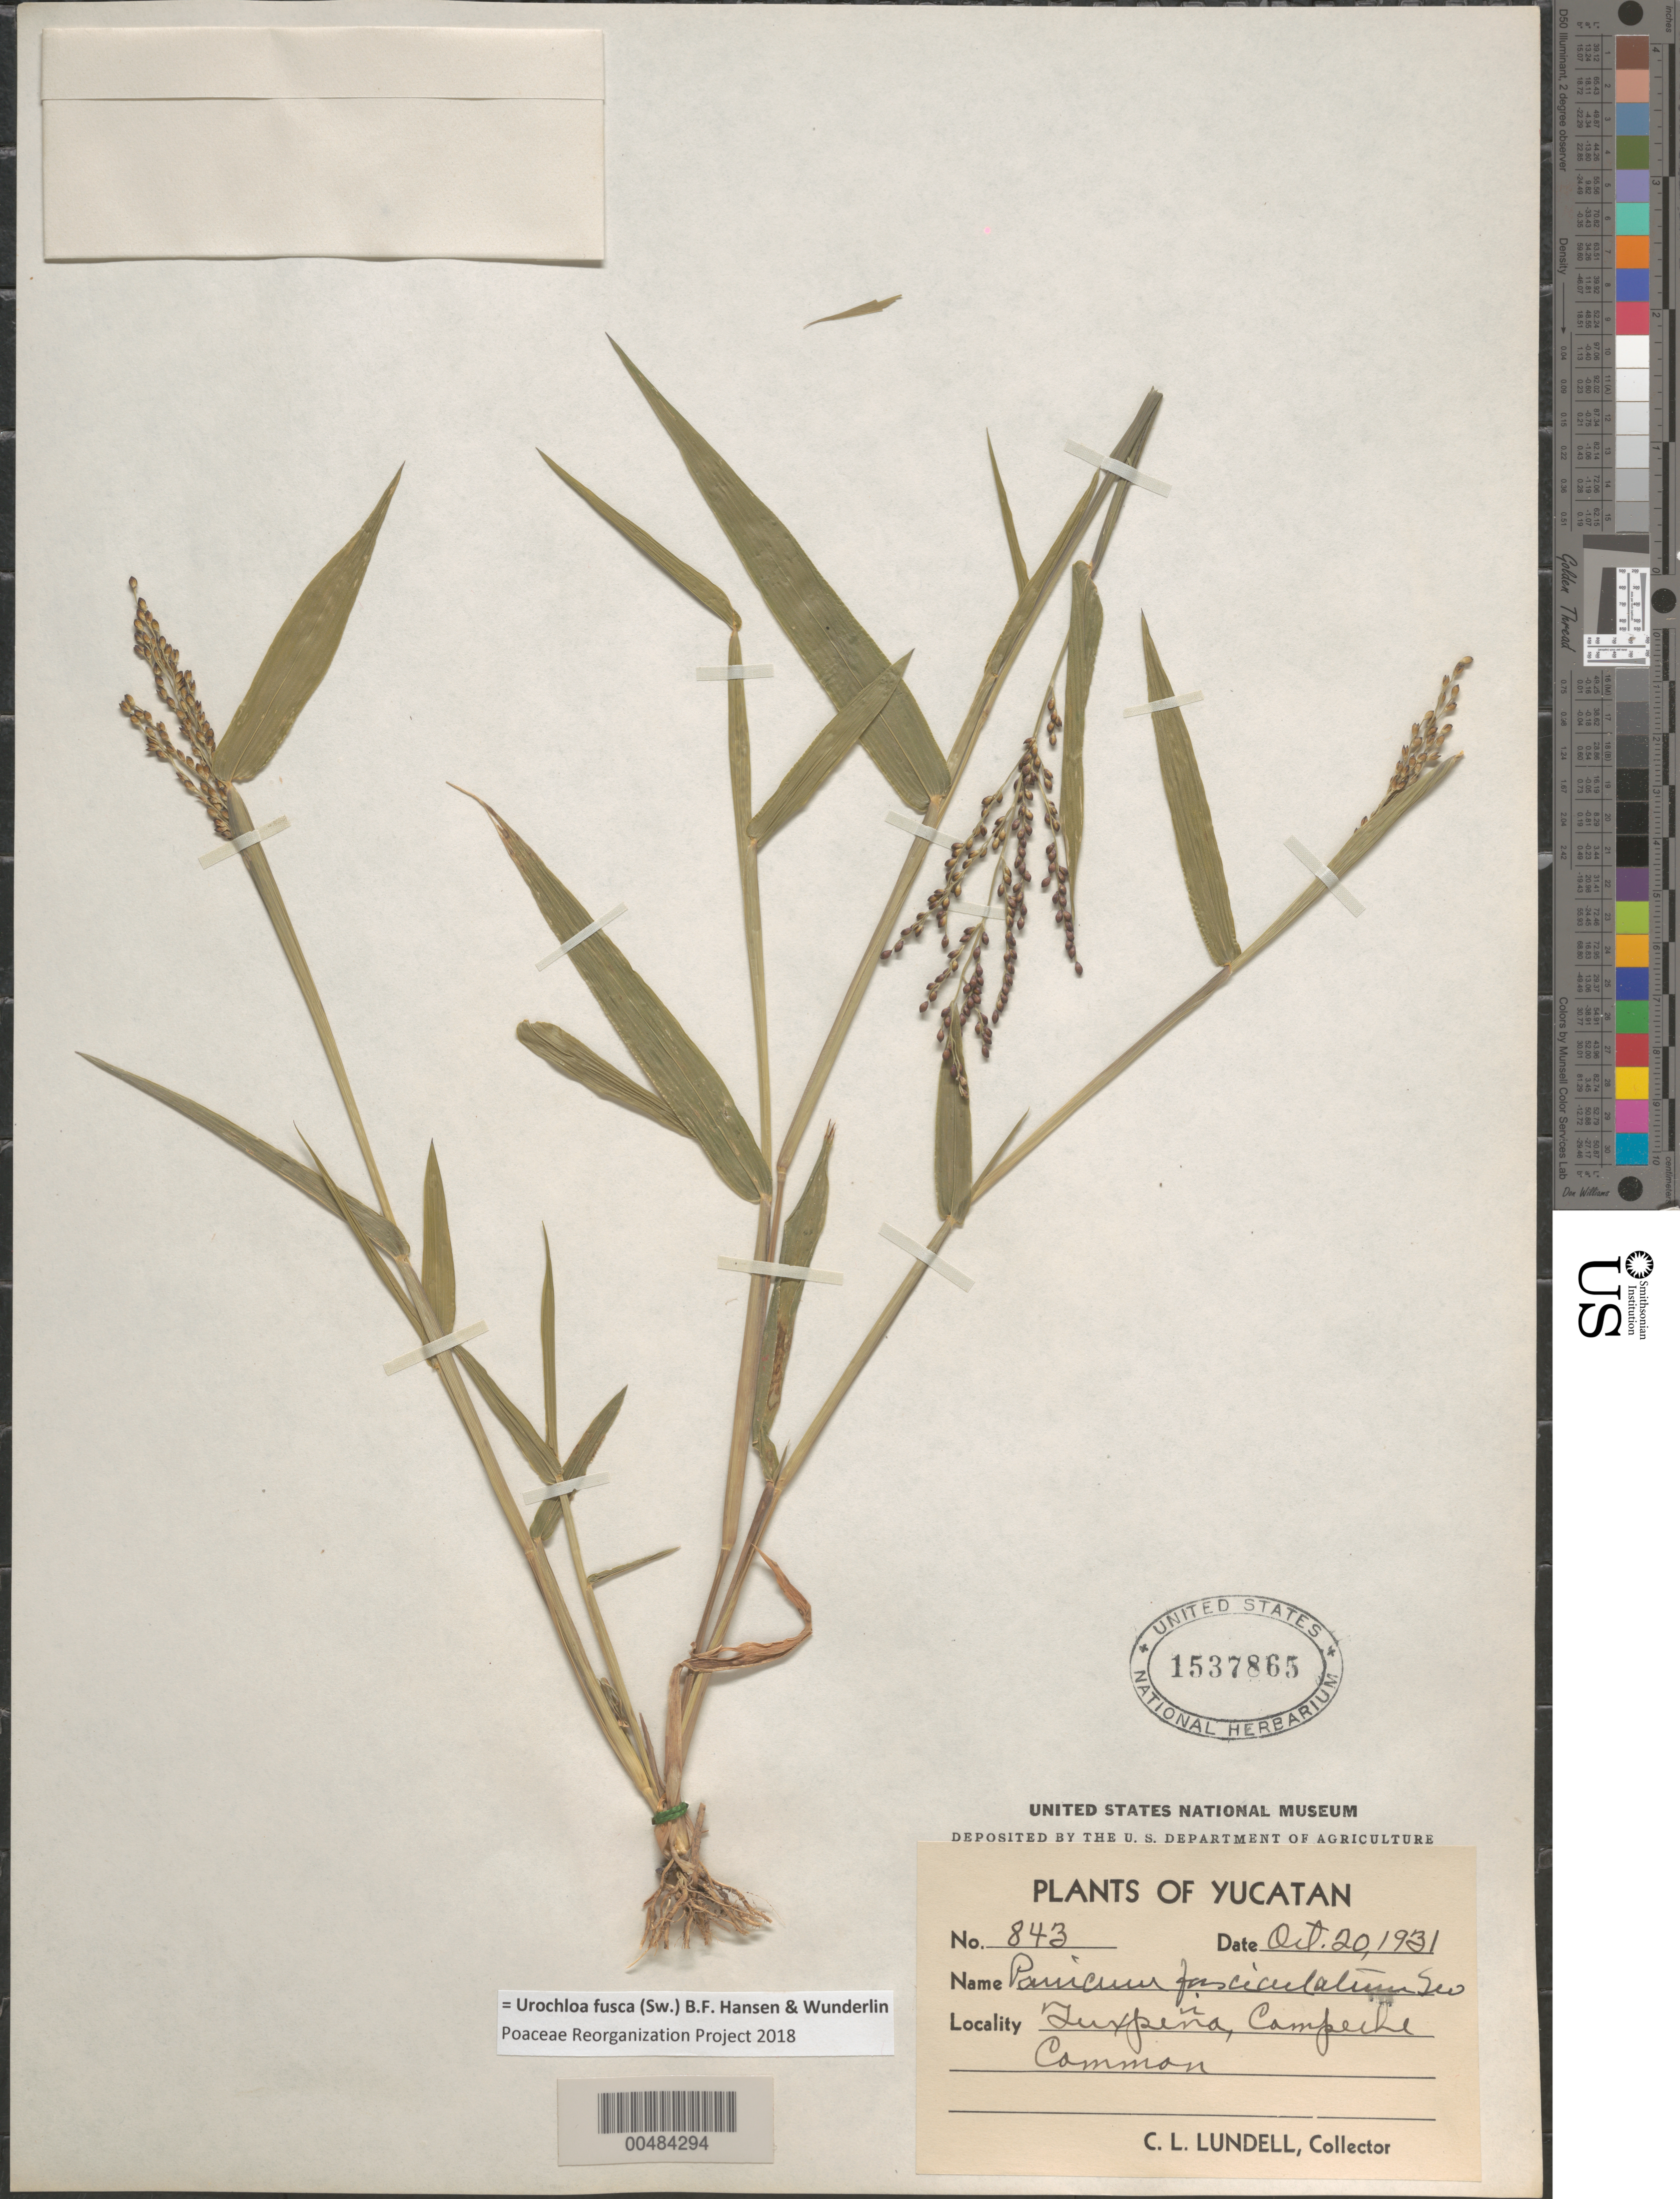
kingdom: Plantae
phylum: Tracheophyta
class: Liliopsida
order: Poales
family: Poaceae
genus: Brachiaria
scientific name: Brachiaria fasciculata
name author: (Sw.) Parodi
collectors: C. L. Lundell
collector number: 843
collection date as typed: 20 Oct 1931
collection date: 1931-10-20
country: Mexico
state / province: Chiapas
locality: Tuxpe¤a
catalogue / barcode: US 1537865